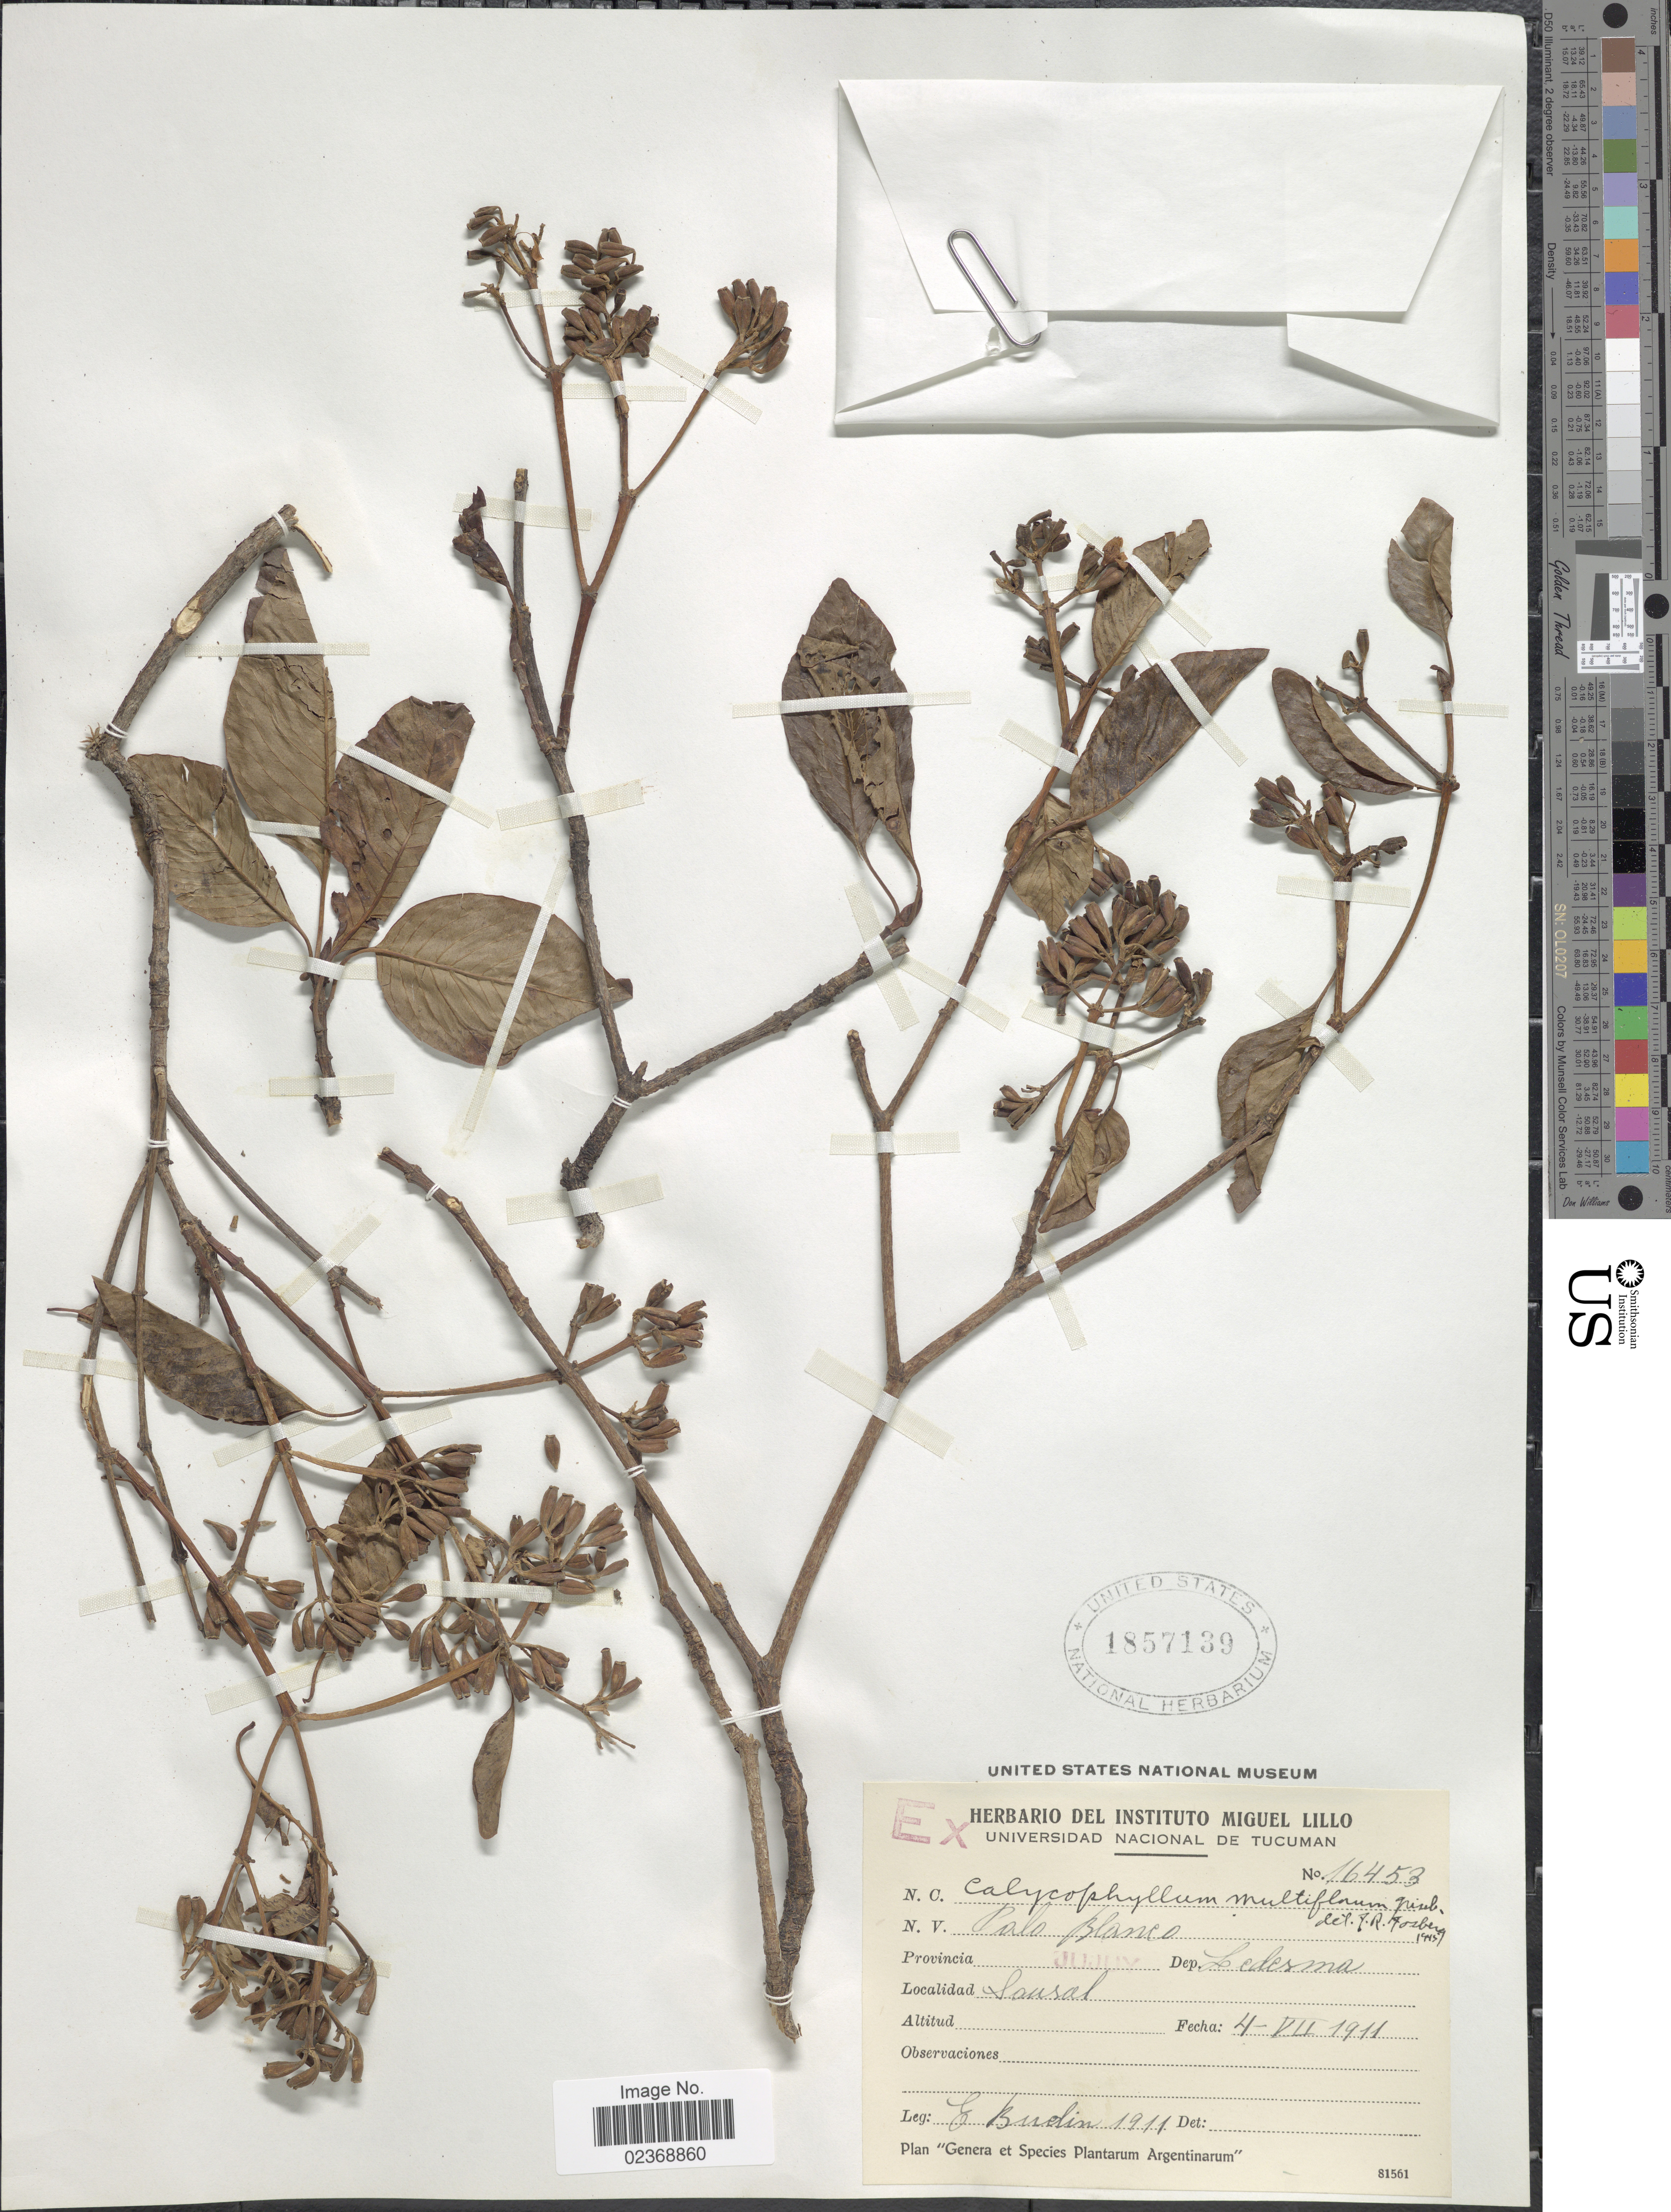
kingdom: Plantae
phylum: Tracheophyta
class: Magnoliopsida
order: Gentianales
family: Rubiaceae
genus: Calycophyllum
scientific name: Calycophyllum multiflorum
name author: Griseb.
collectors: E. Budin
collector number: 1911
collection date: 1911-07-04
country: Argentina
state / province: Jujuy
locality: Dep. Ledesma. Sausal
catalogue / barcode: US 1857139